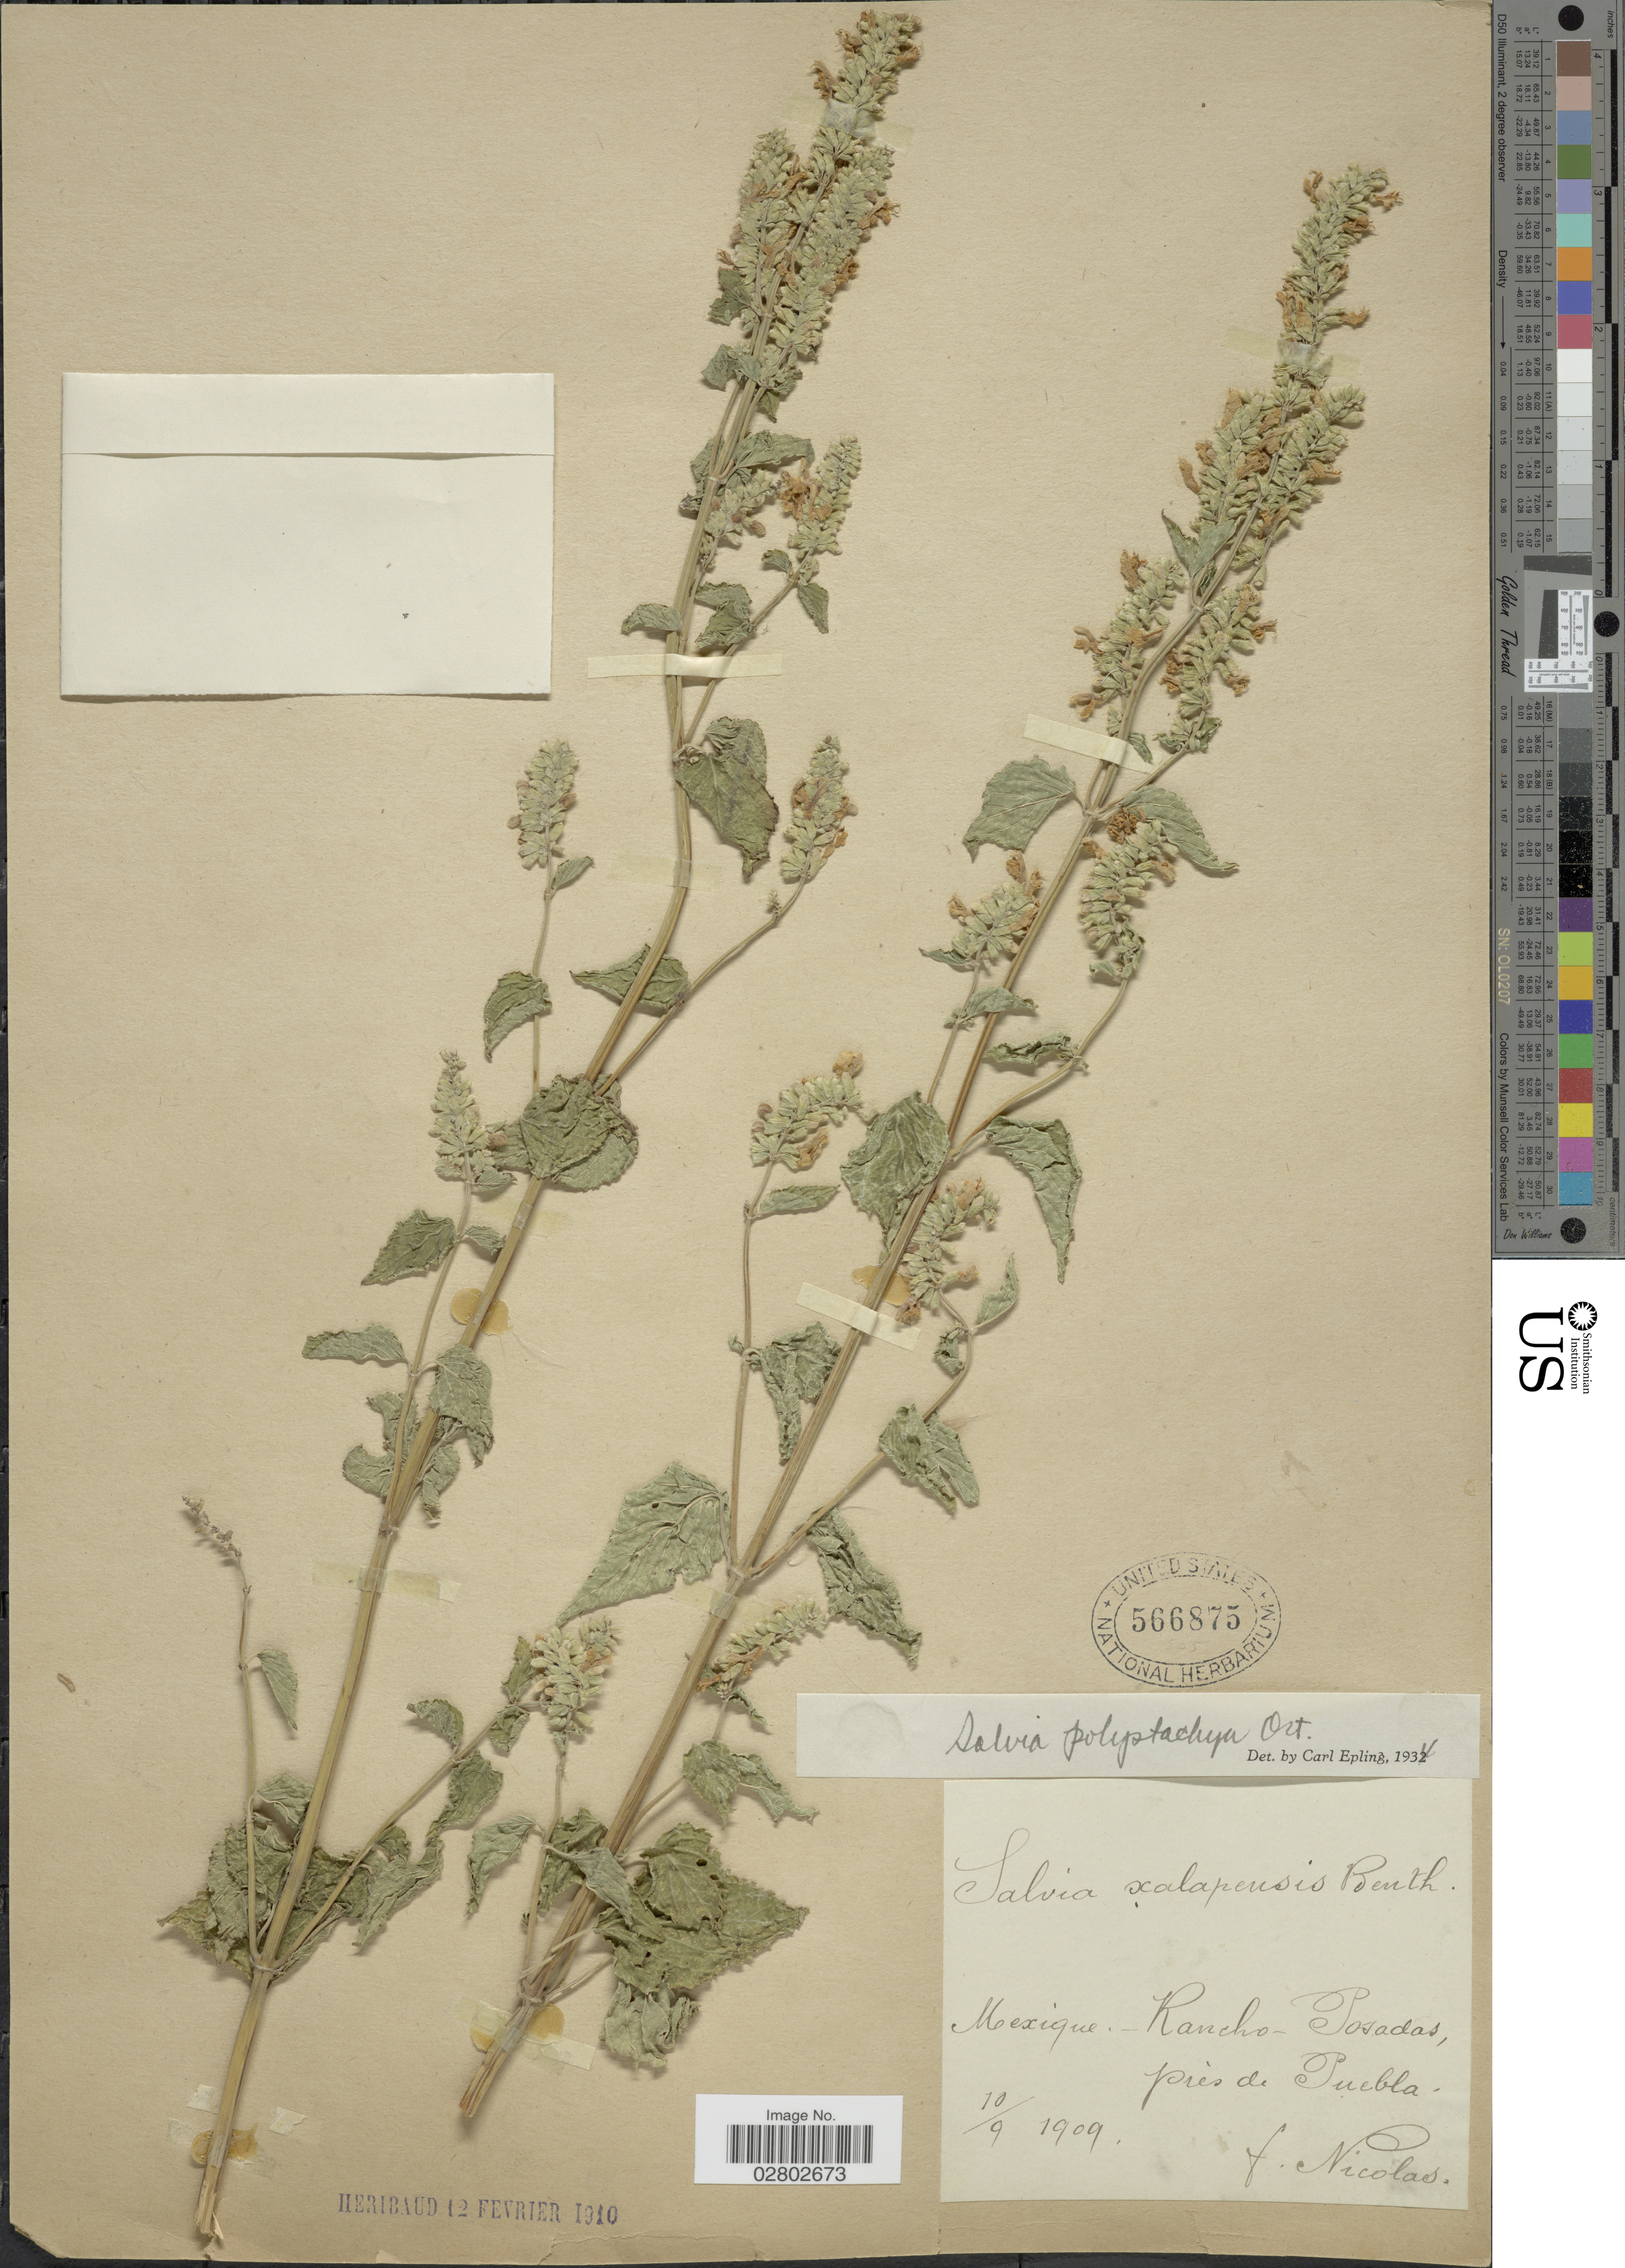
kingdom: Plantae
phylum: Tracheophyta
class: Magnoliopsida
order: Lamiales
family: Lamiaceae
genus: Salvia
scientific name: Salvia polystachya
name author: Cav.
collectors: F. Nicolas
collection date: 1909-09-10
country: Mexico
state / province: Puebla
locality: Rancho-Posadas, près de Puebla.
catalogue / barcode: US 566875